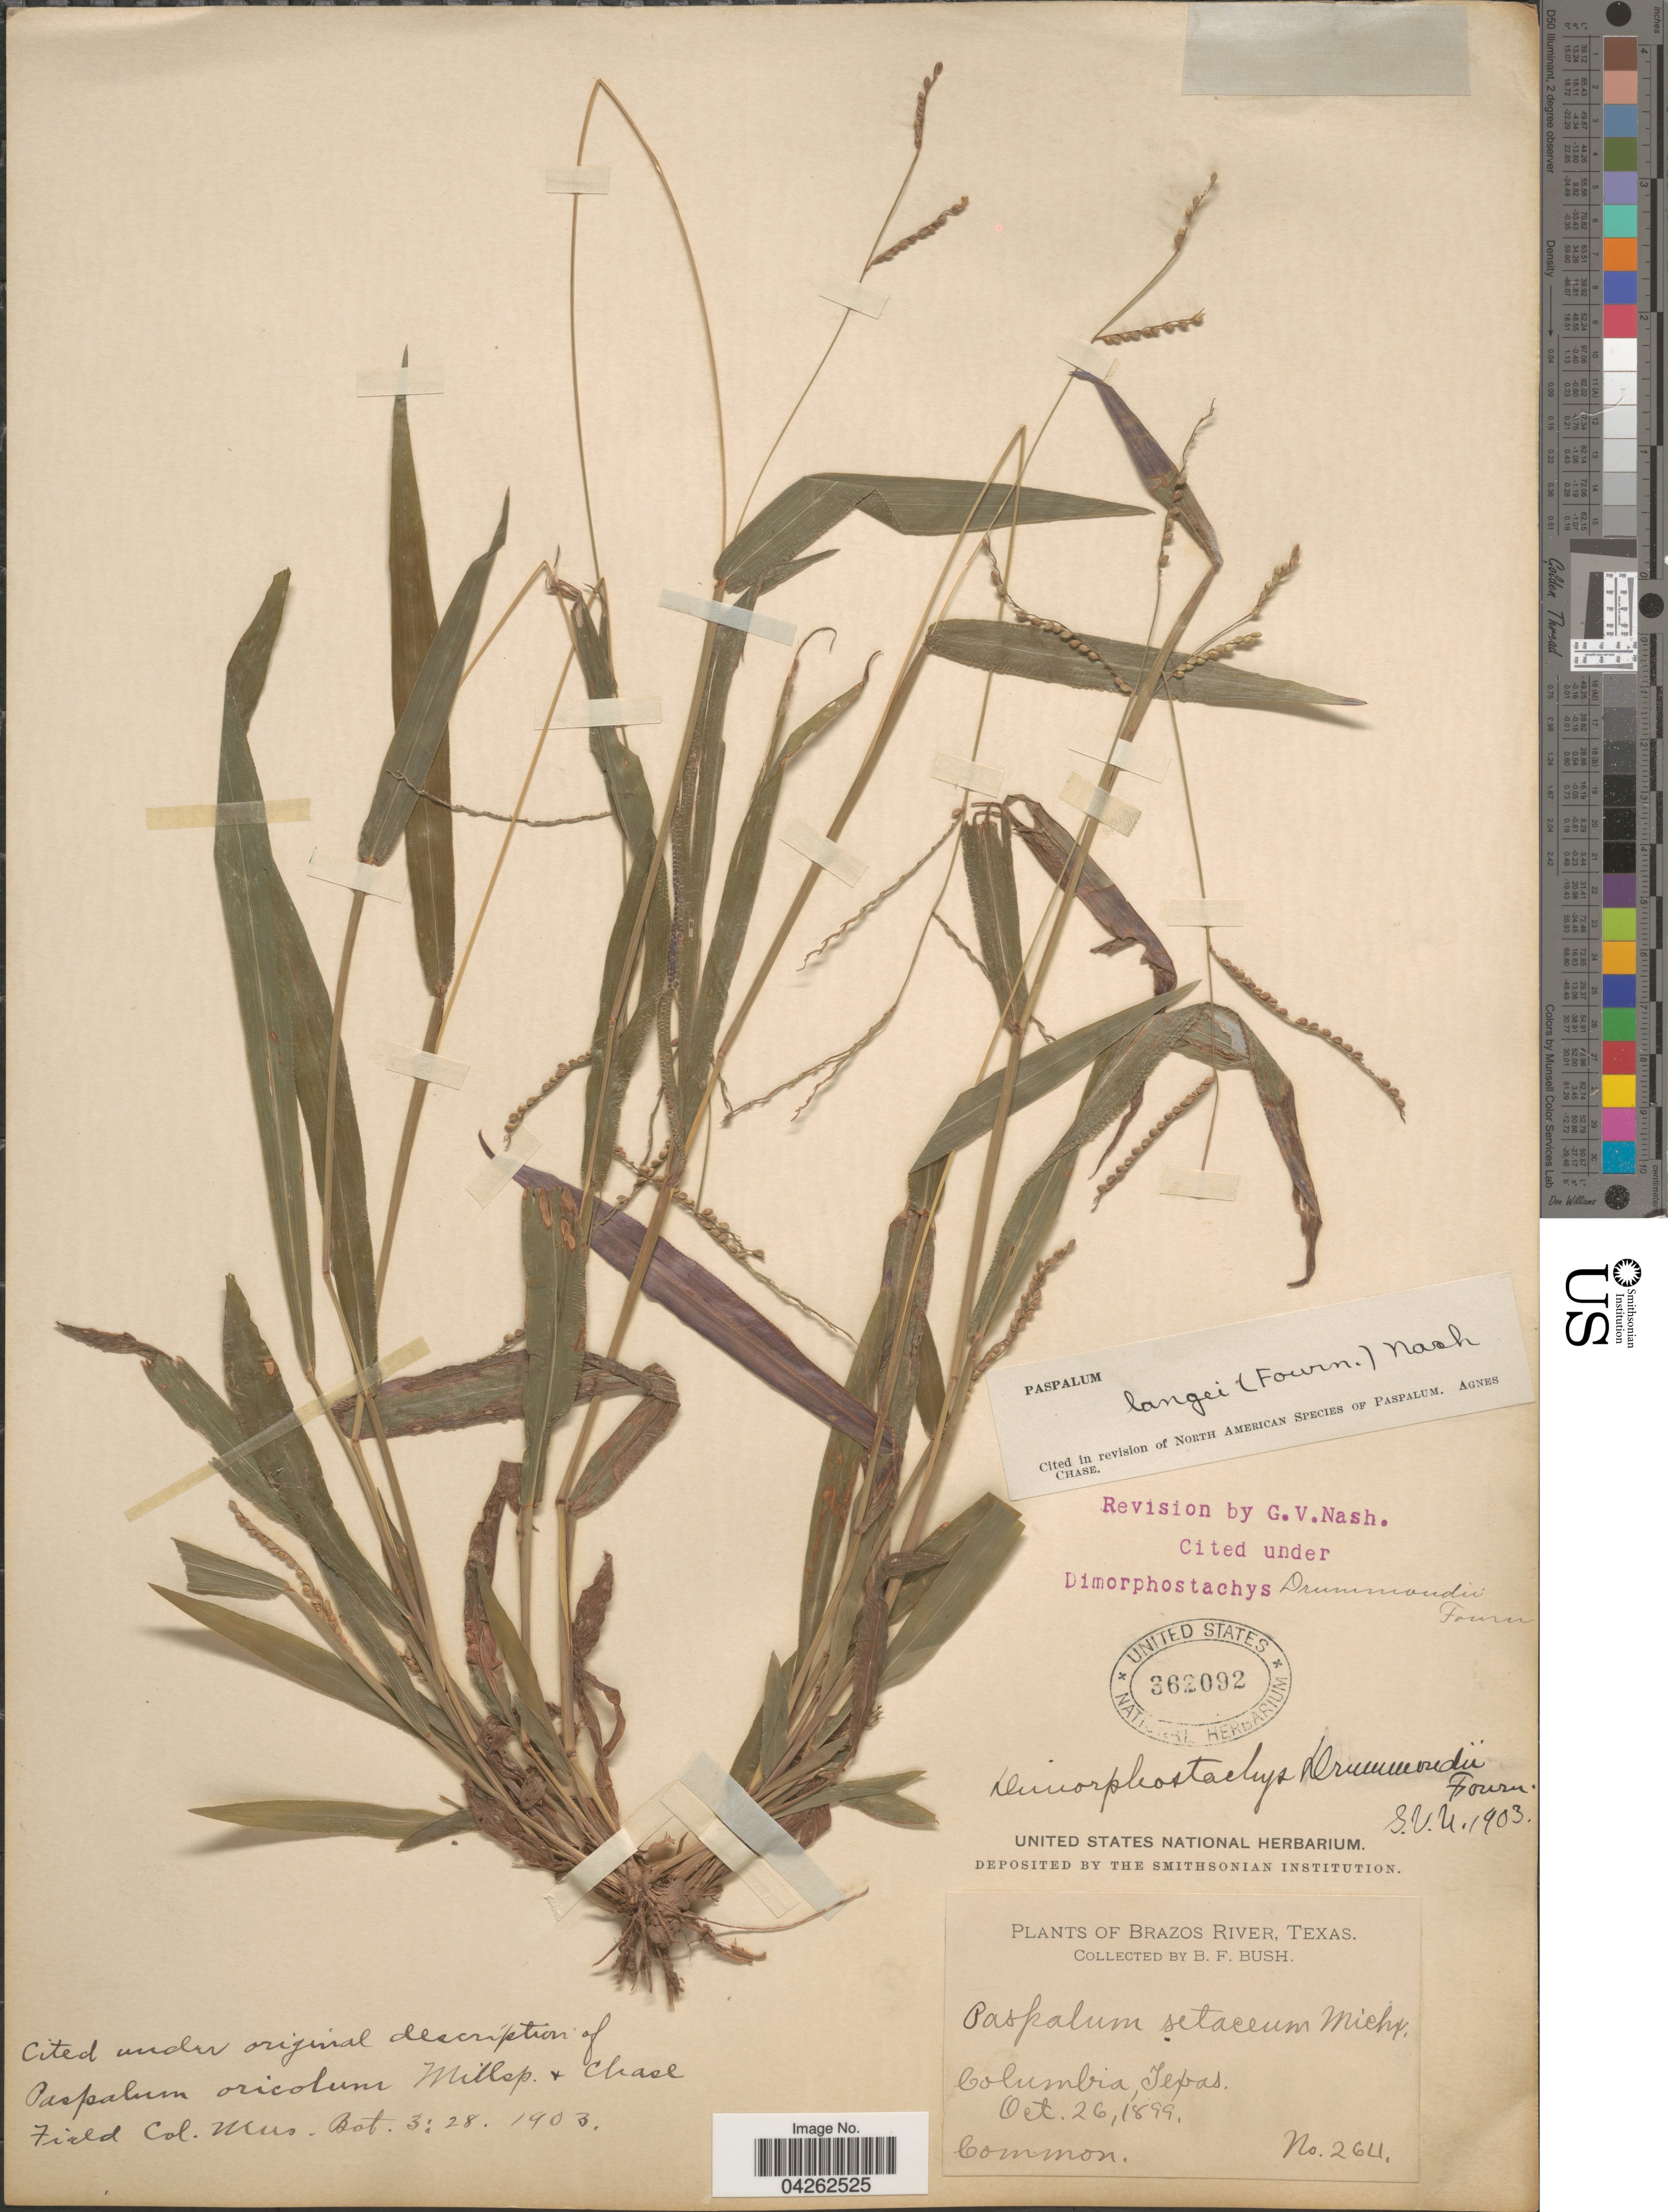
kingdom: Plantae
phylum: Tracheophyta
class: Liliopsida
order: Poales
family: Poaceae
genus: Paspalum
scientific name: Paspalum langei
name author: (E. Fourn.) Nash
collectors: B. F. Bush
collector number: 264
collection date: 1899-10-26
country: United States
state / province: Texas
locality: Brazos River. Colombia.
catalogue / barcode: US 362092